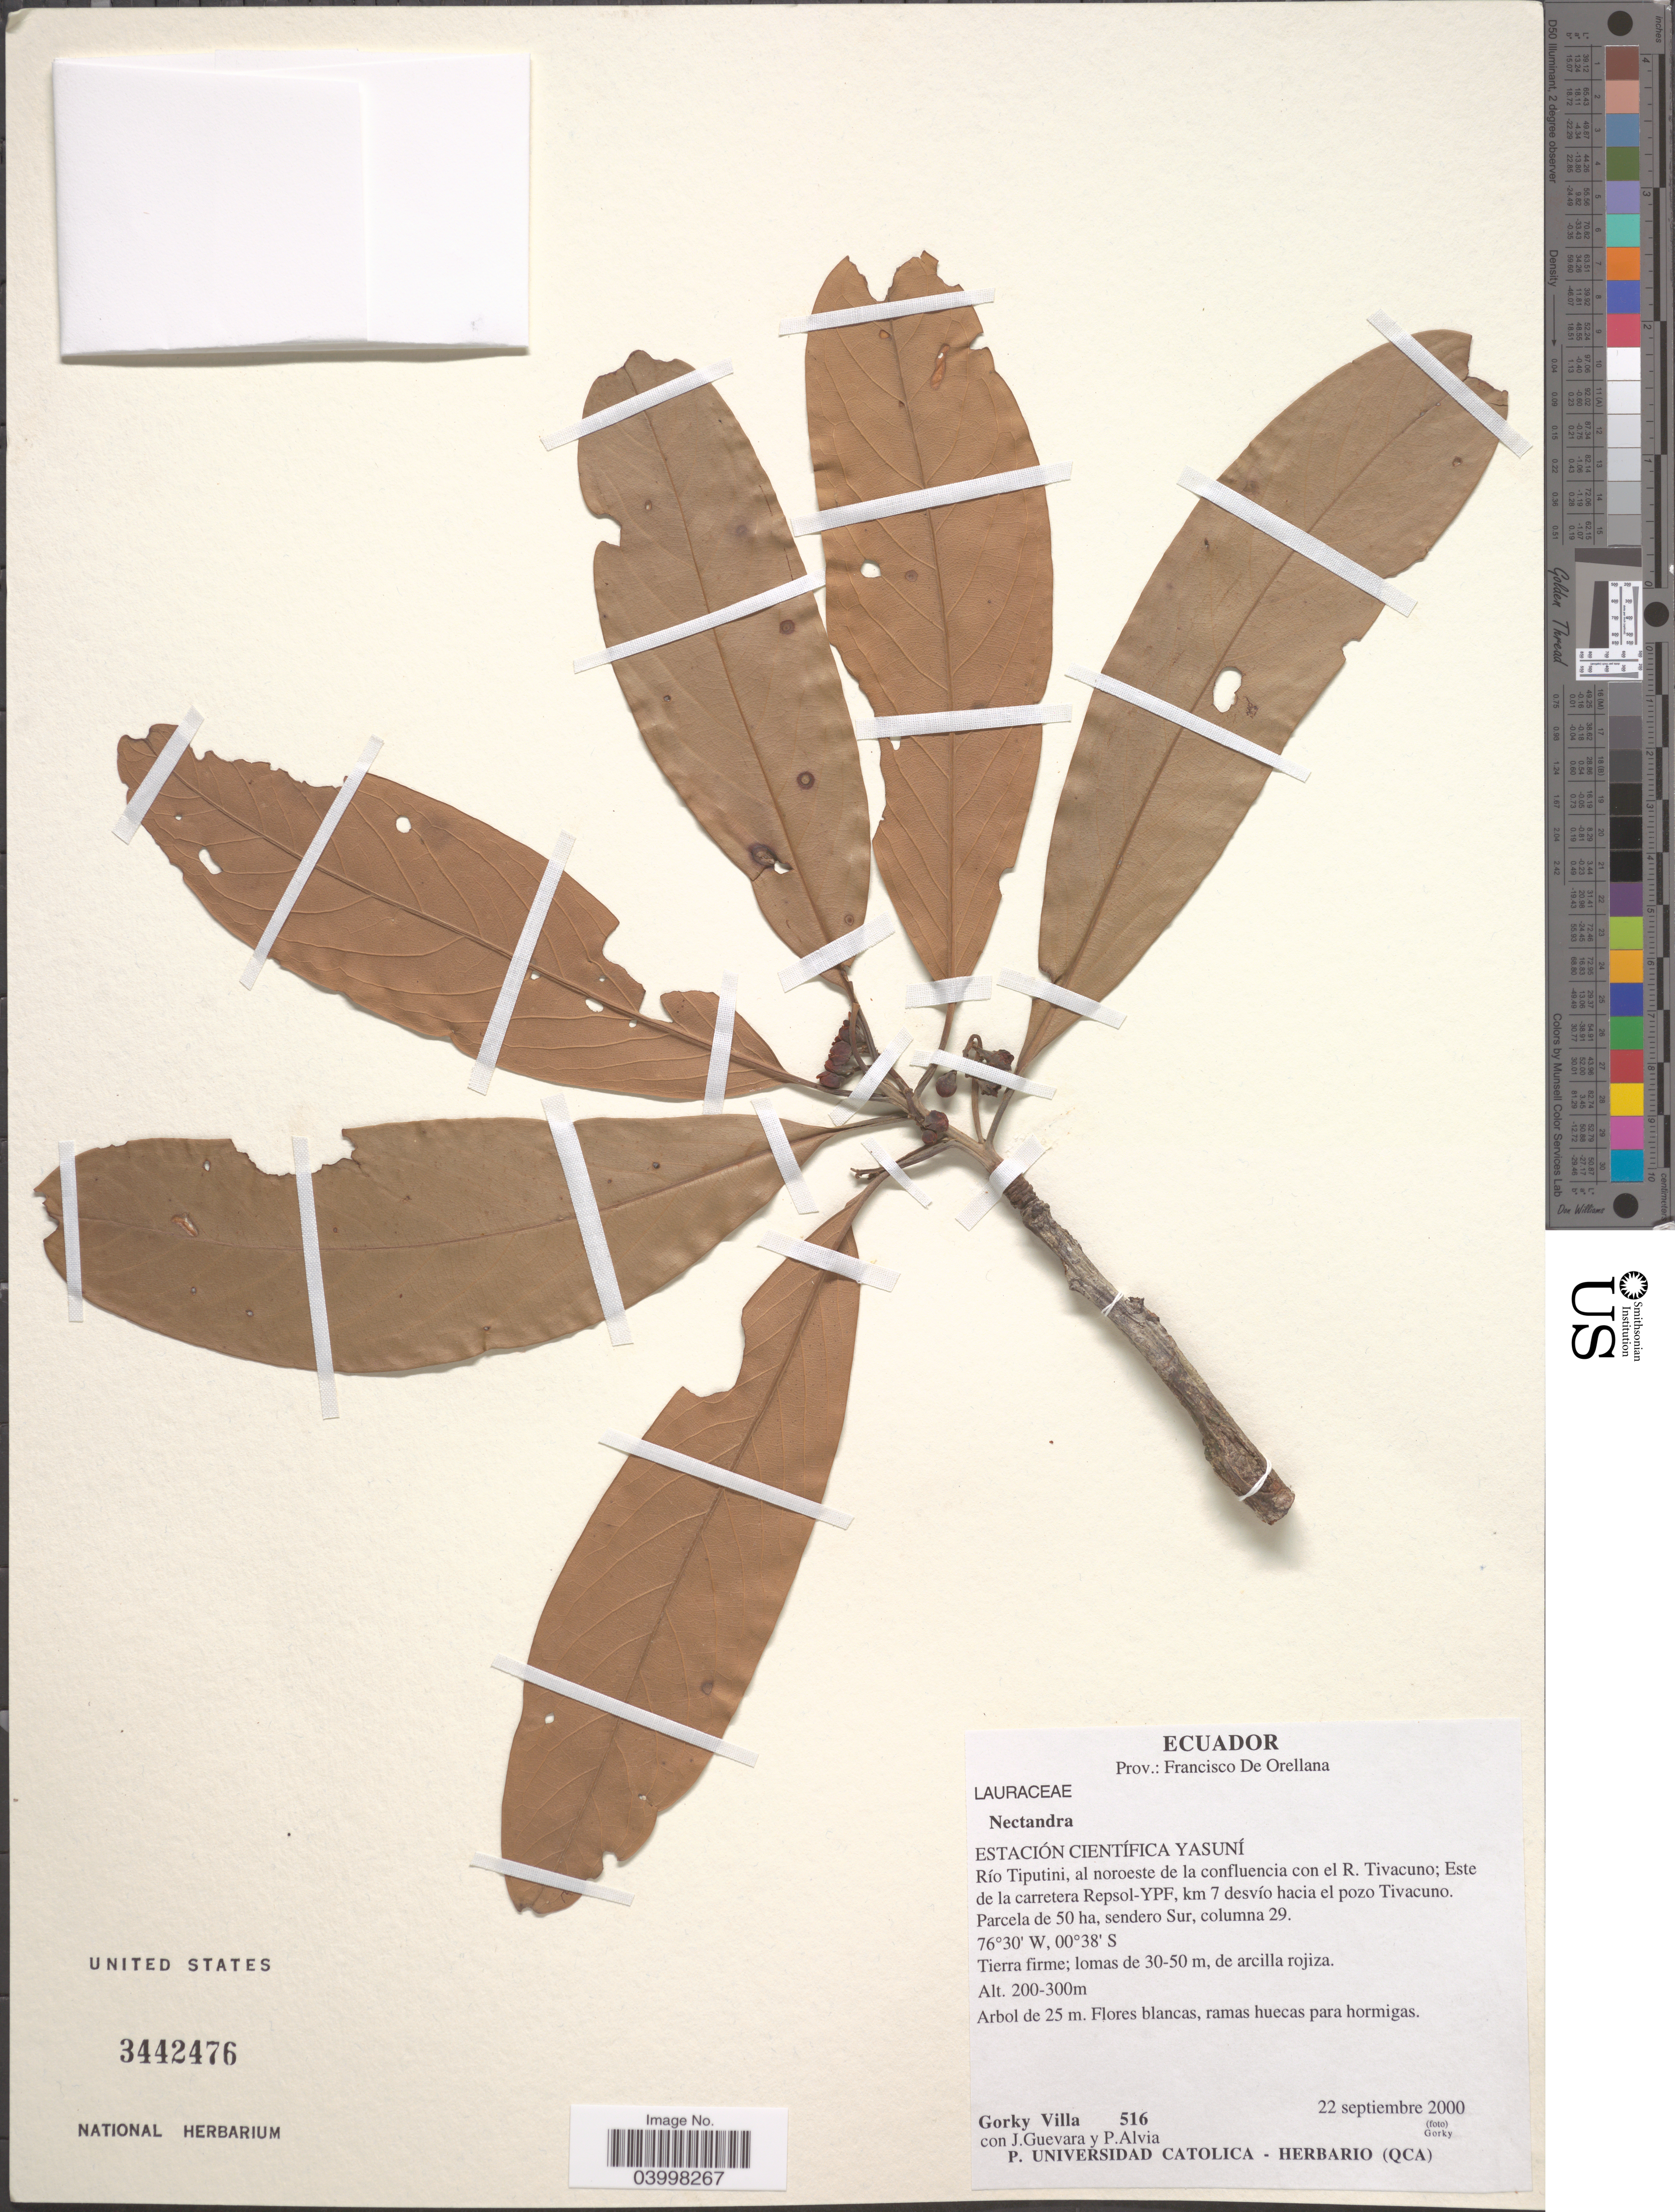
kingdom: Plantae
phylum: Tracheophyta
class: Magnoliopsida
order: Laurales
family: Lauraceae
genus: Nectandra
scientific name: Nectandra sp.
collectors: G. Villa, J. Guevara & P. Alvia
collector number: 516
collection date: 2000-09-22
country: Ecuador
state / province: Orellana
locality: Prov.: Francisco De Orellana. Estación Científica Yasuní. Río Tiputuni, al noroeste de la confluencia con el R. Tivacuno; Este de la carretera Repsol-YPF, km 7 desvío hacia el pozo Tivacuno. Parcela de 50 ha., sendero Sur, columna 29.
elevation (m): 200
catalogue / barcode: US 3442476